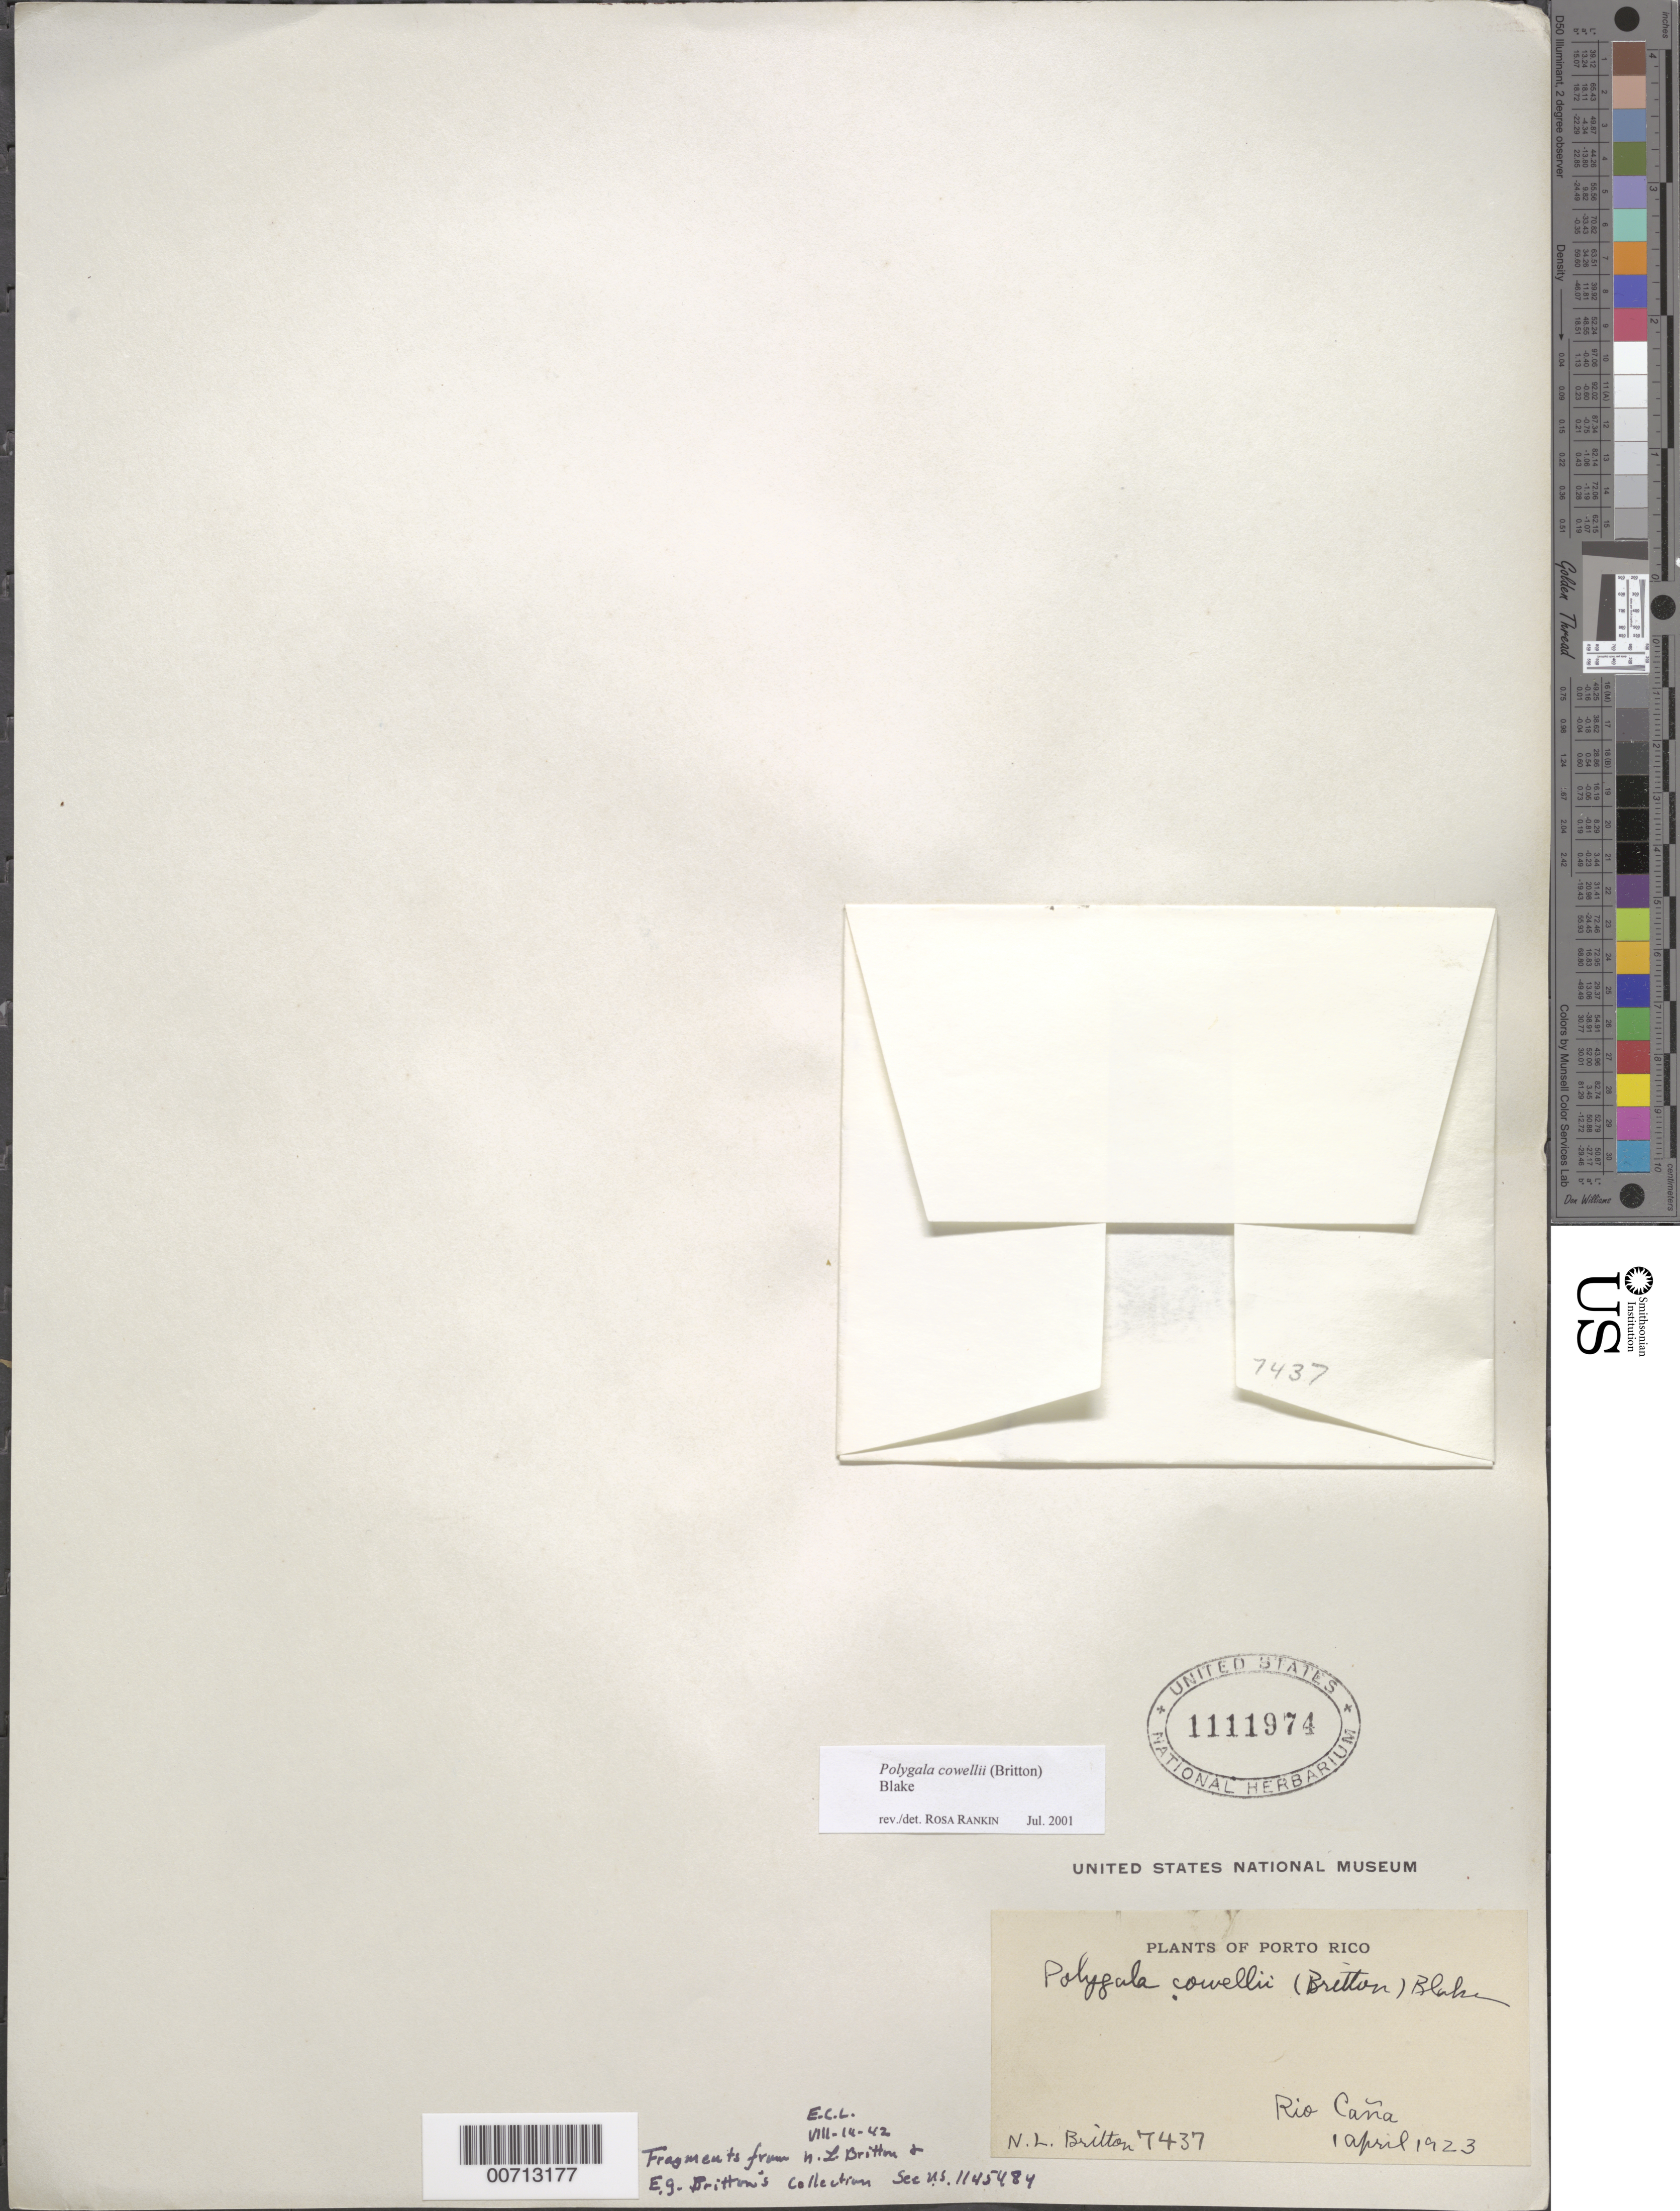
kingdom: Plantae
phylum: Tracheophyta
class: Magnoliopsida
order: Fabales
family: Polygalaceae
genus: Phlebotaenia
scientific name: Phlebotaenia cowellii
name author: Britton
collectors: N. Britton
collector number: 7437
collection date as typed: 01 Apr 1923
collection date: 1923-04-01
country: Puerto Rico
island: Greater Antilles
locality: Rio Cana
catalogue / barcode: US 1111974